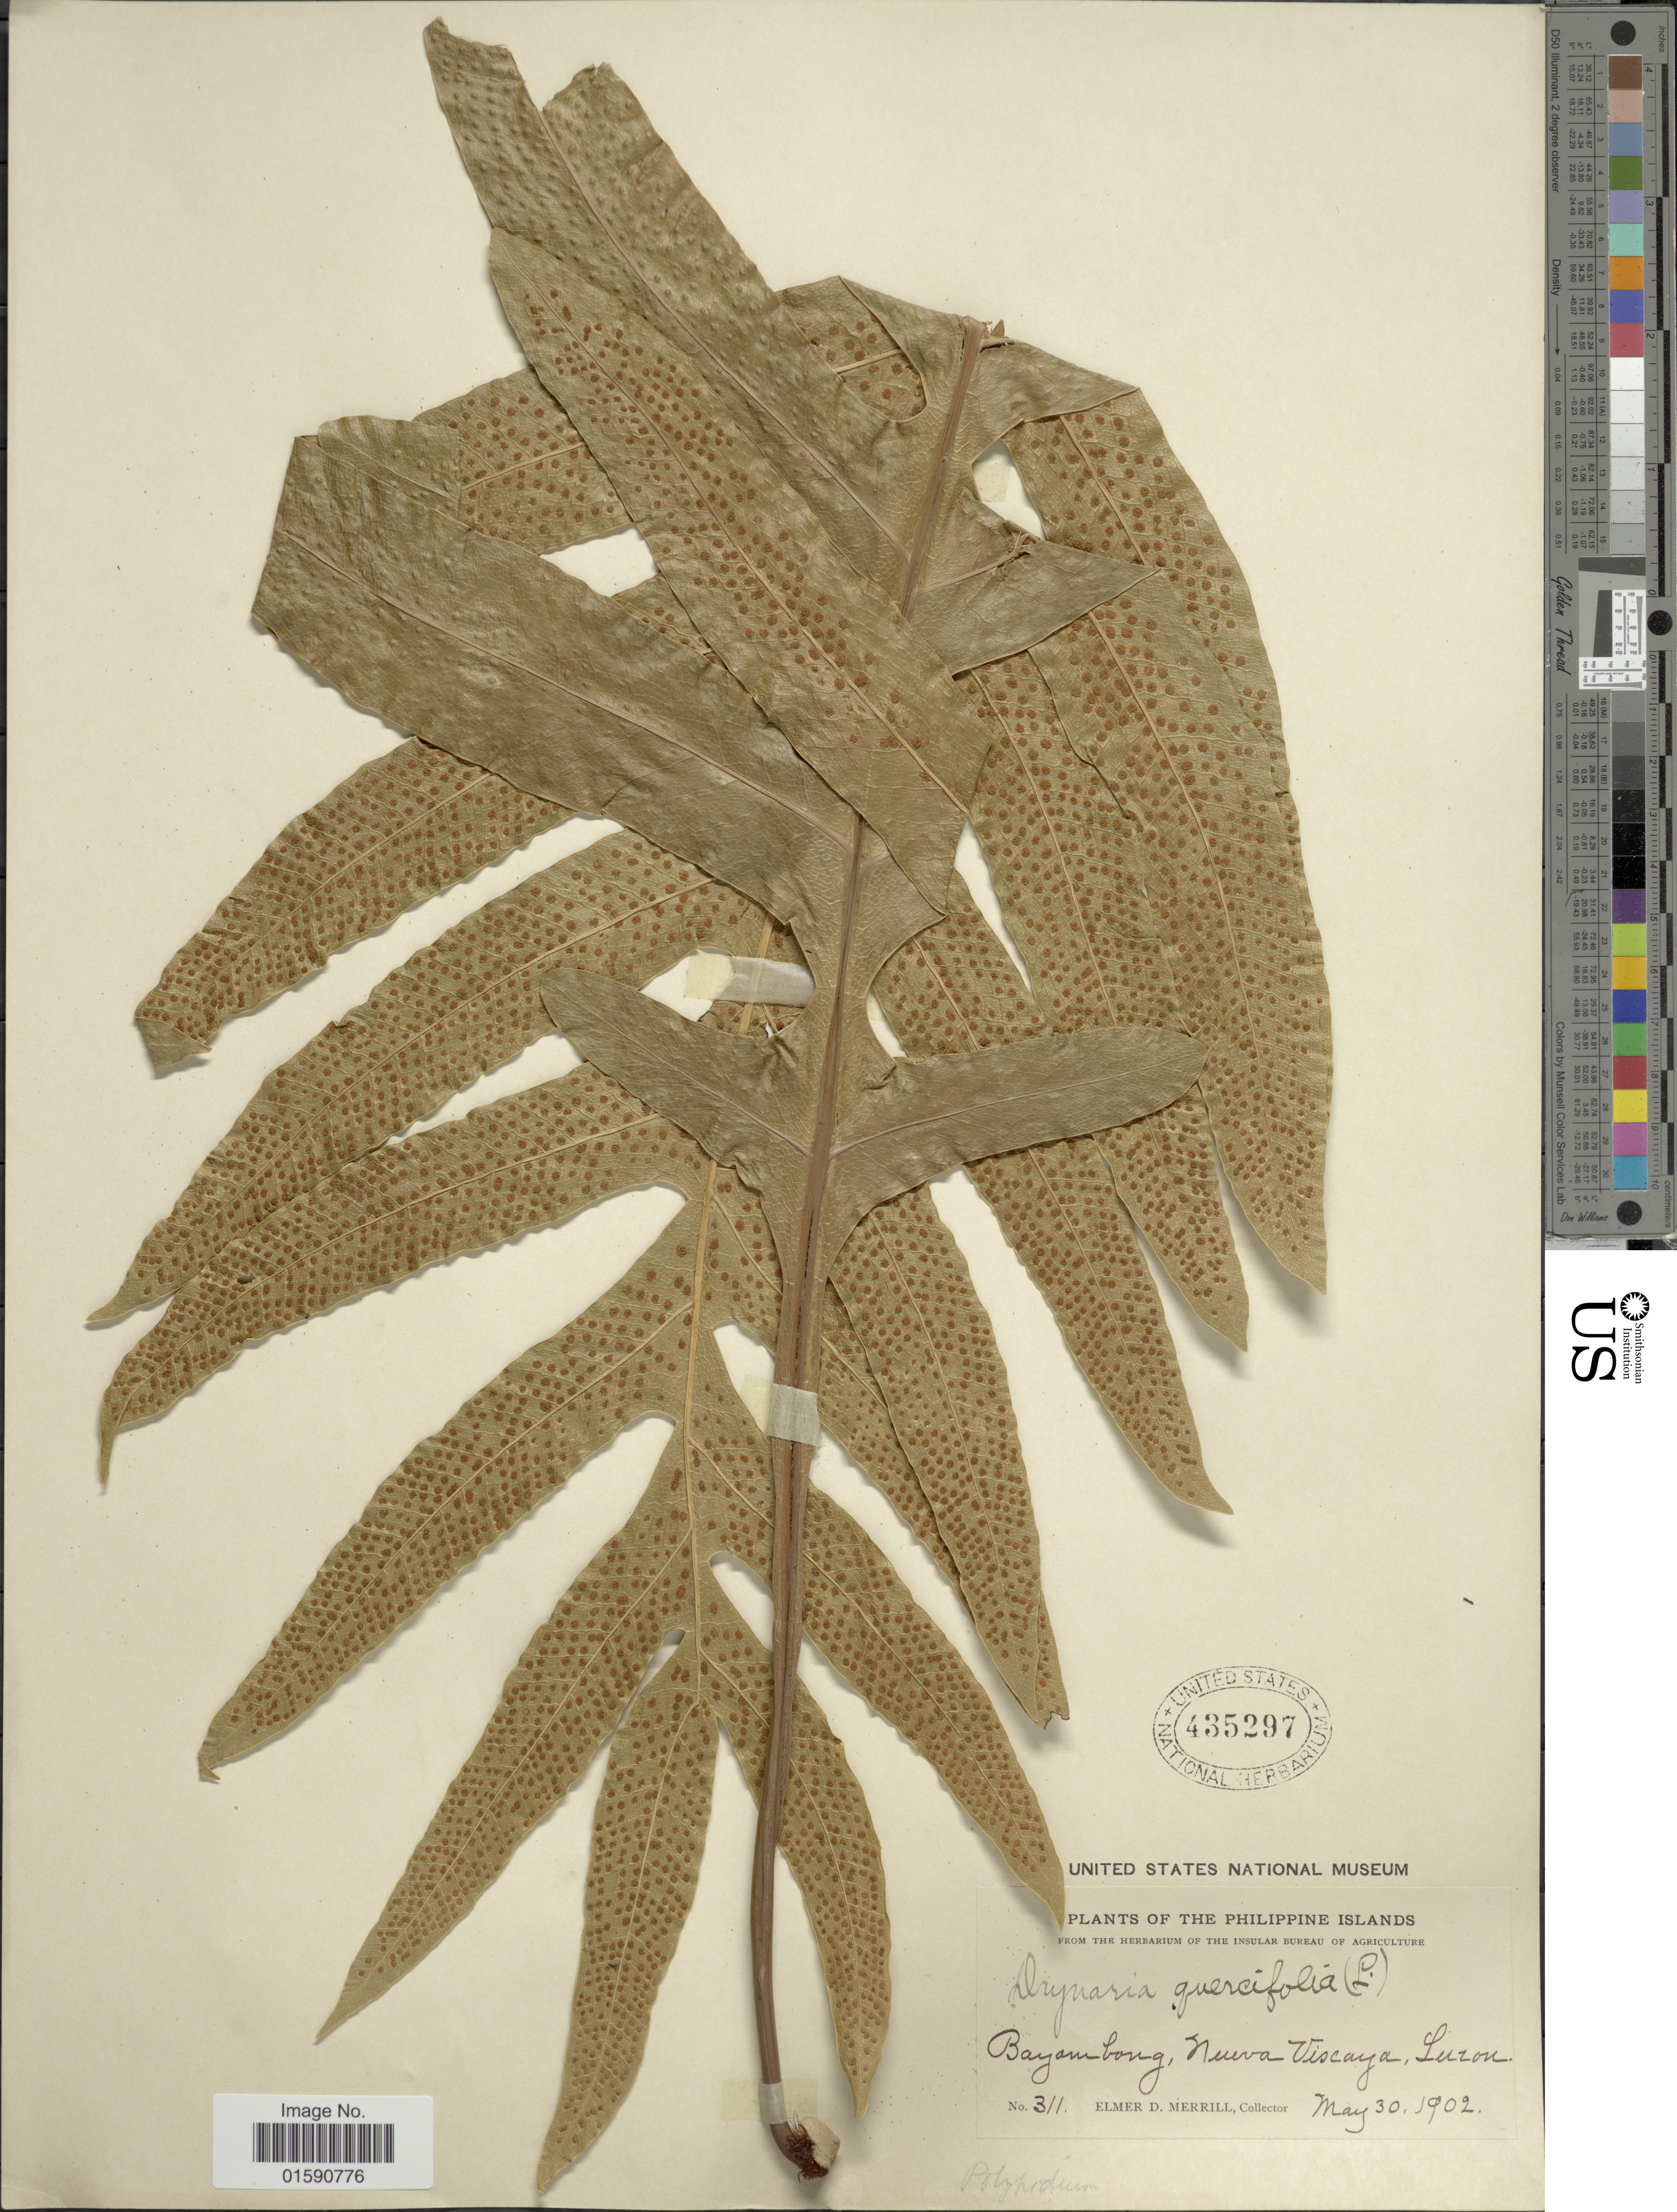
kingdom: Plantae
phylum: Tracheophyta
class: Polypodiopsida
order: Polypodiales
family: Polypodiaceae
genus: Drynaria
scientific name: Drynaria quercifolia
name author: (L.) J. Sm.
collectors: E. D. Merrill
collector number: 311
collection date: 1902-05-30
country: Philippines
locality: Payambong, Nueva Viscaya, Luzon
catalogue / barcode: US 435297